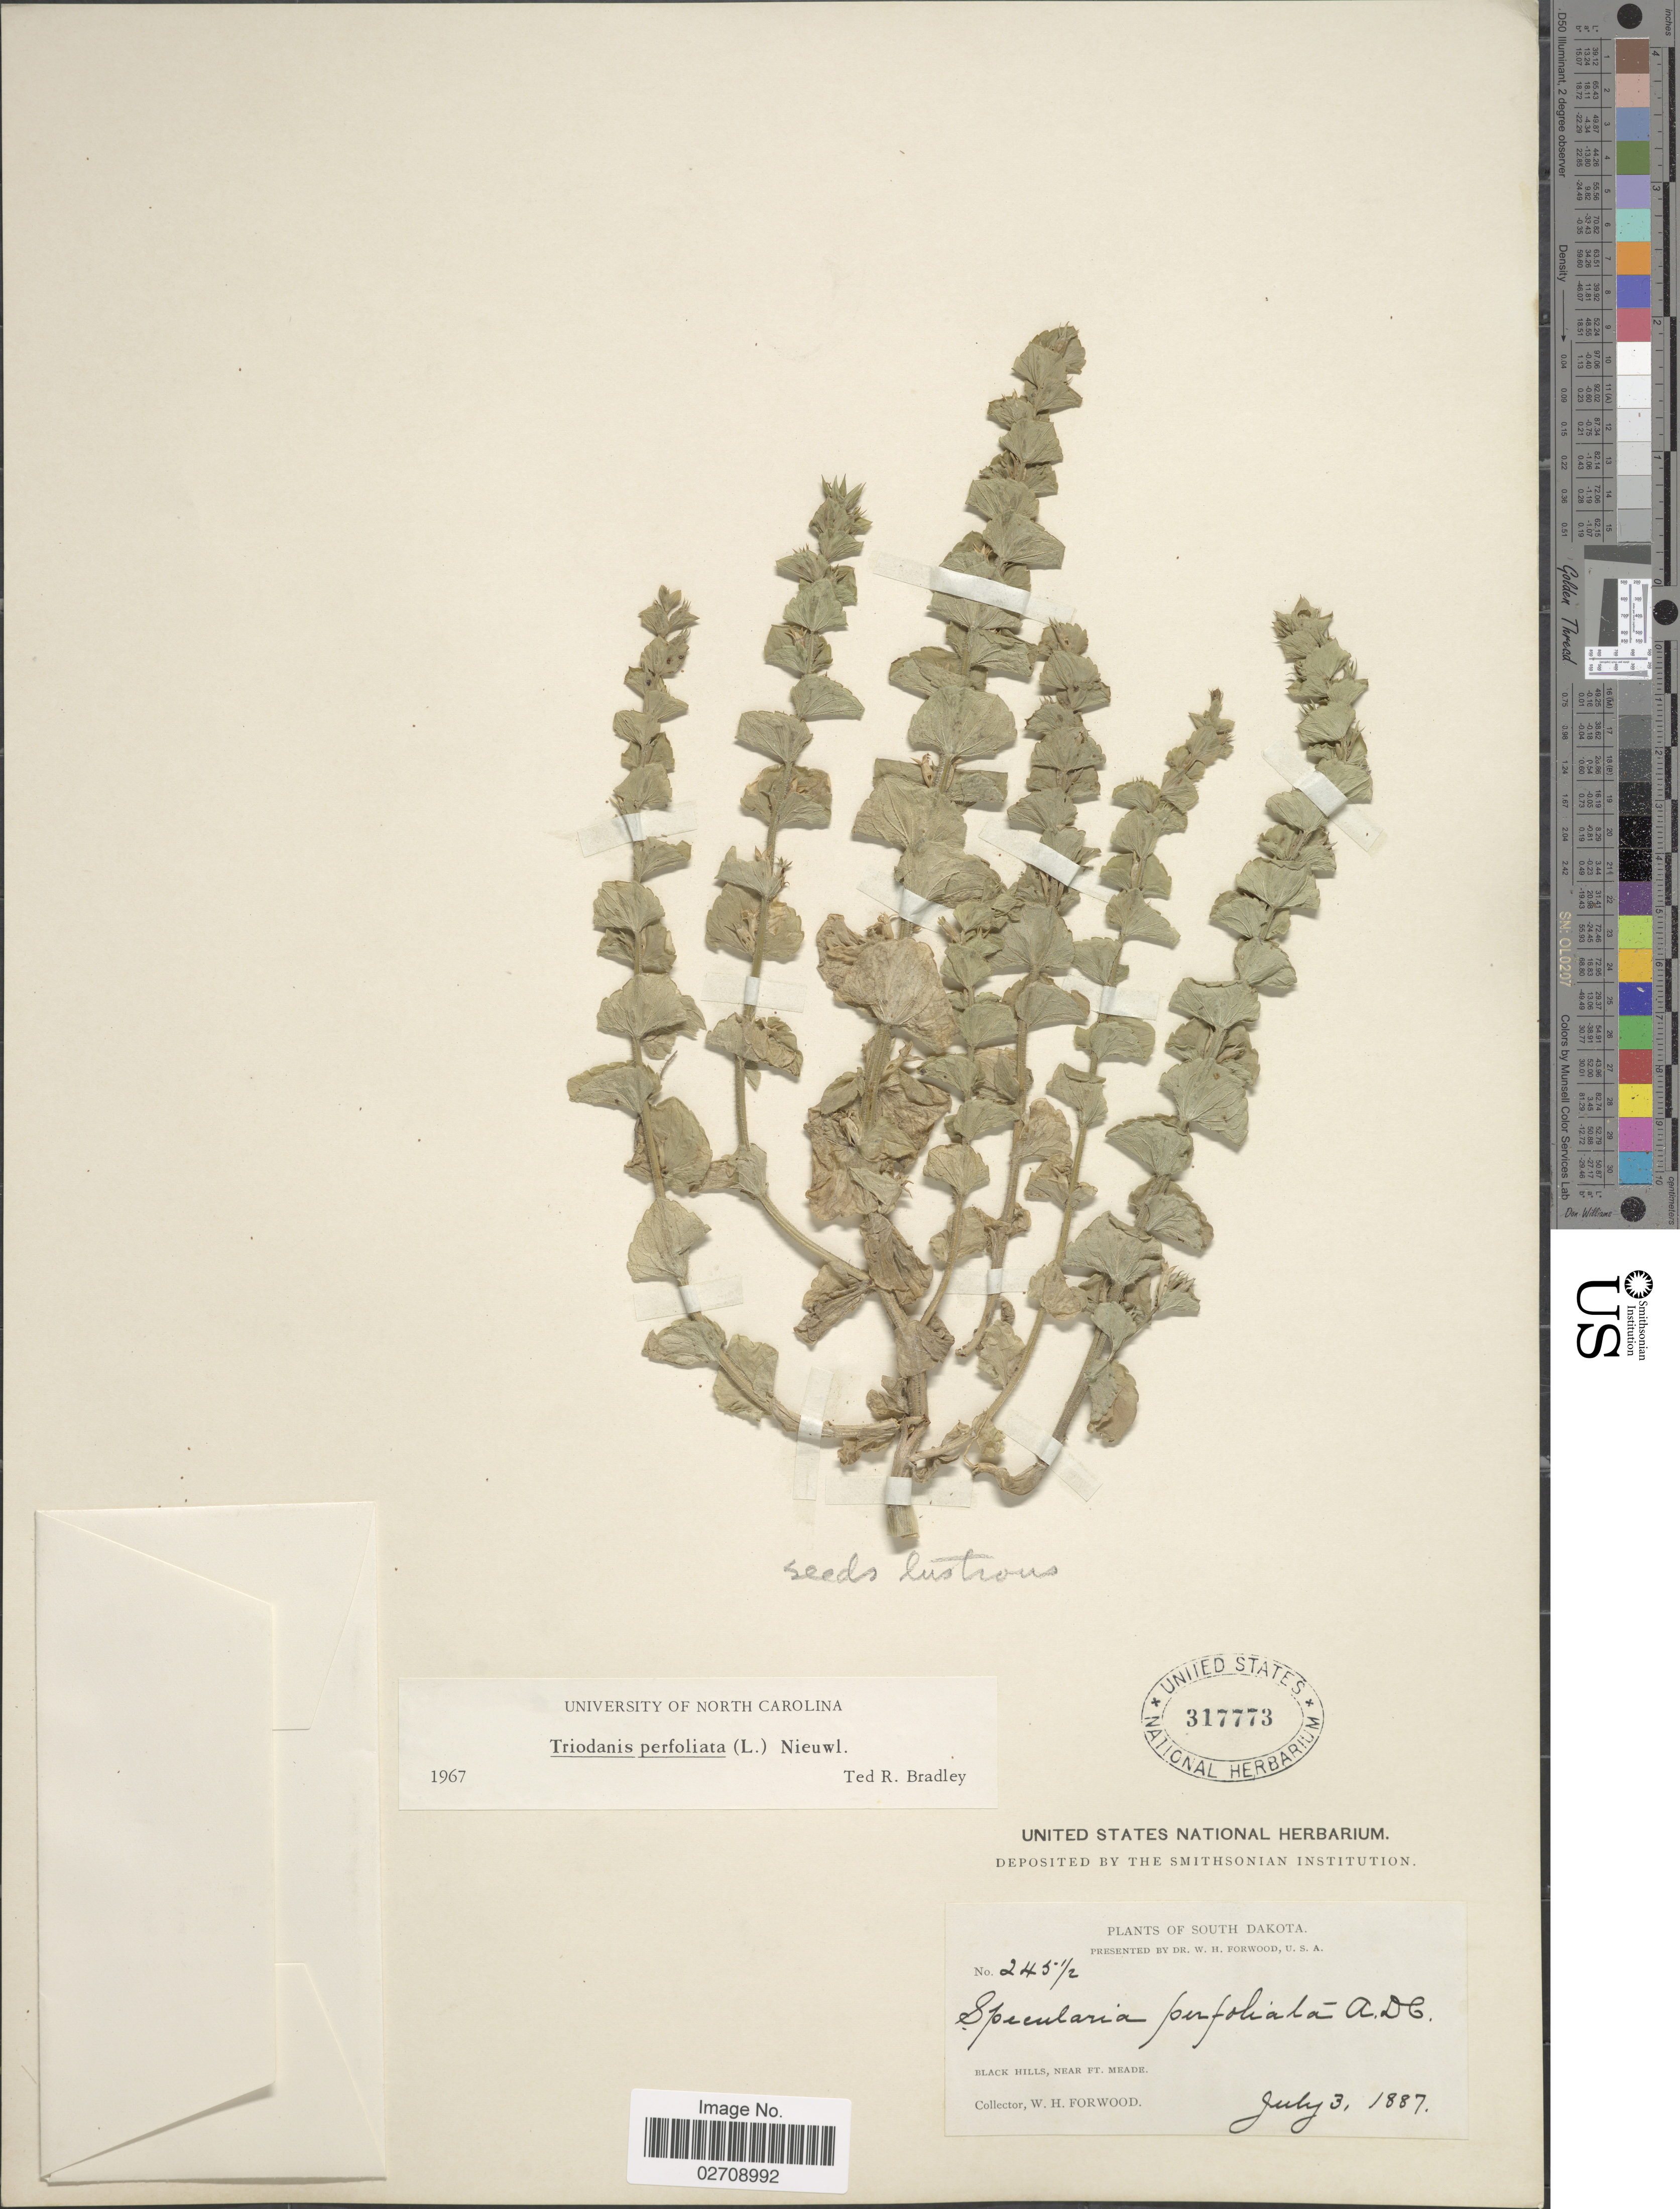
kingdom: Plantae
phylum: Tracheophyta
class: Magnoliopsida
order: Asterales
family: Campanulaceae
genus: Triodanis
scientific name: Triodanis perfoliata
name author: (L.) Nieuwl.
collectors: W. Forwood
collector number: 245 ½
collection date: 1887-07-03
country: United States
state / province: South Dakota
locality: Black Hills, near Ft. Meade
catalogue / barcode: US 317773